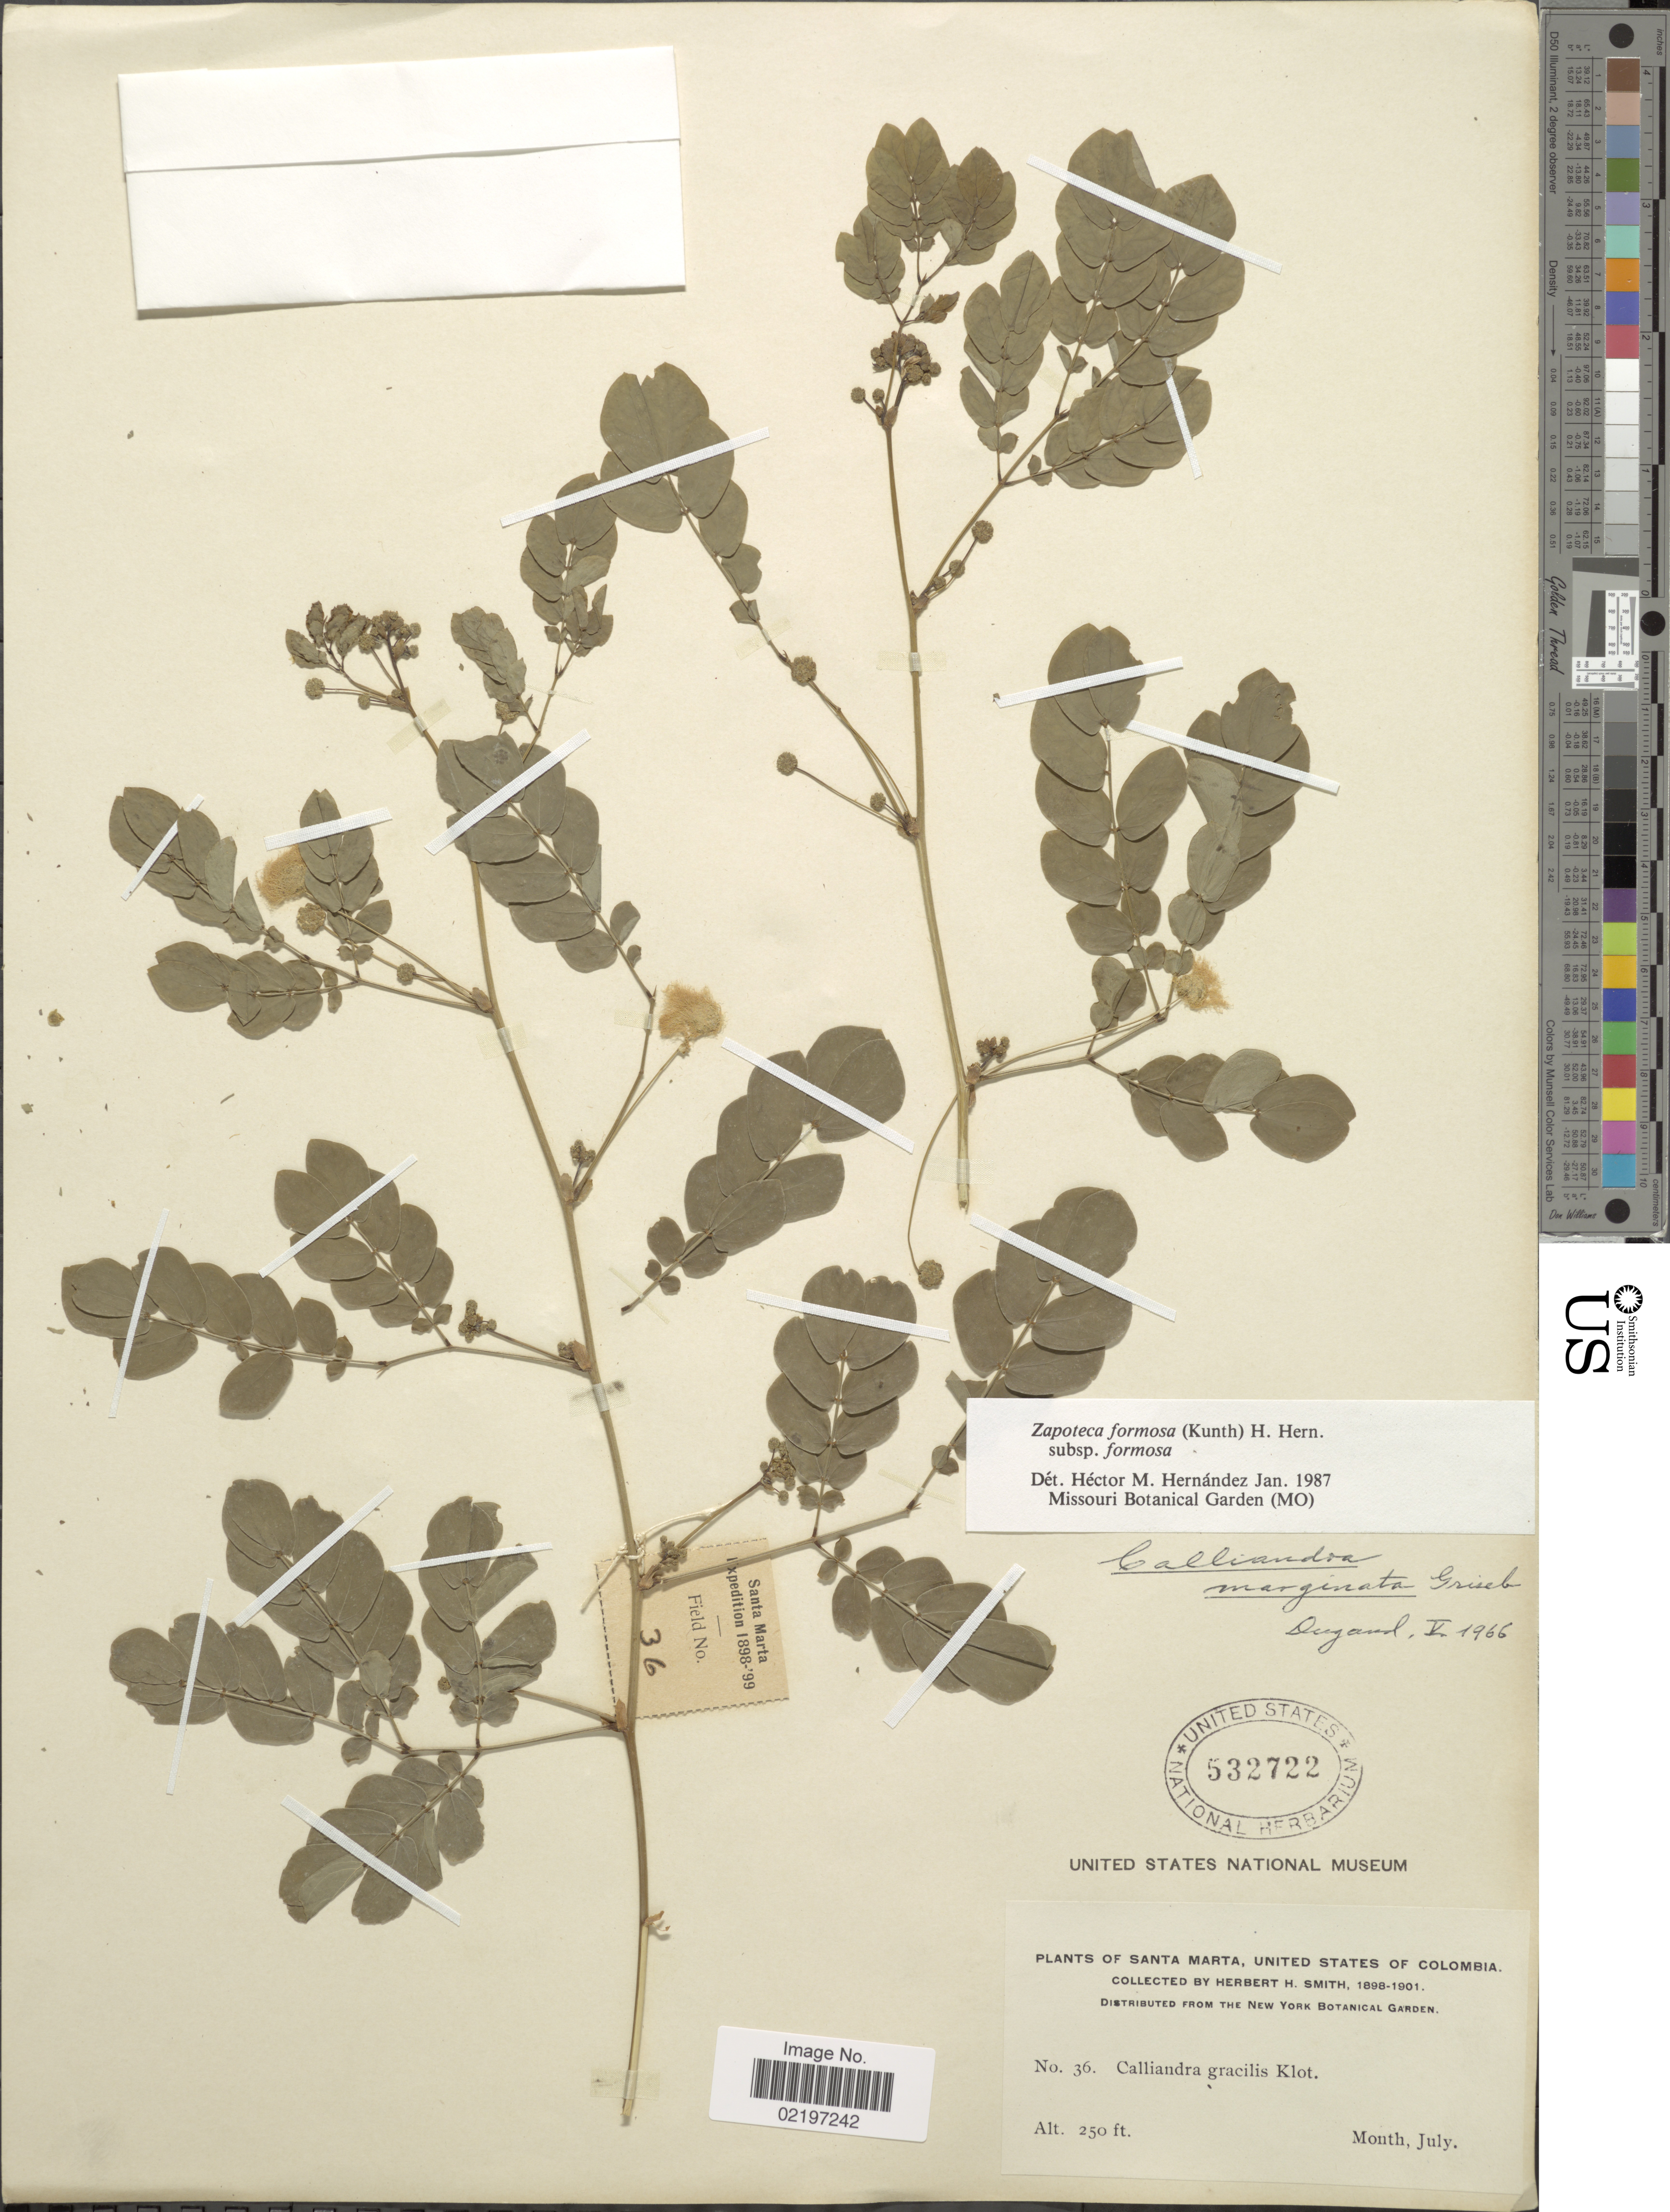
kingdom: Plantae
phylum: Tracheophyta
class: Magnoliopsida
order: Fabales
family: Fabaceae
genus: Zapoteca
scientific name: Zapoteca formosa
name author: (Kunth) H.M. Hern.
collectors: Herbert H. Smith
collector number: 36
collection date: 1898-07/1901-07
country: Colombia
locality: Santa Marta, United States of Colombia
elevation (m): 76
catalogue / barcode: US 532722